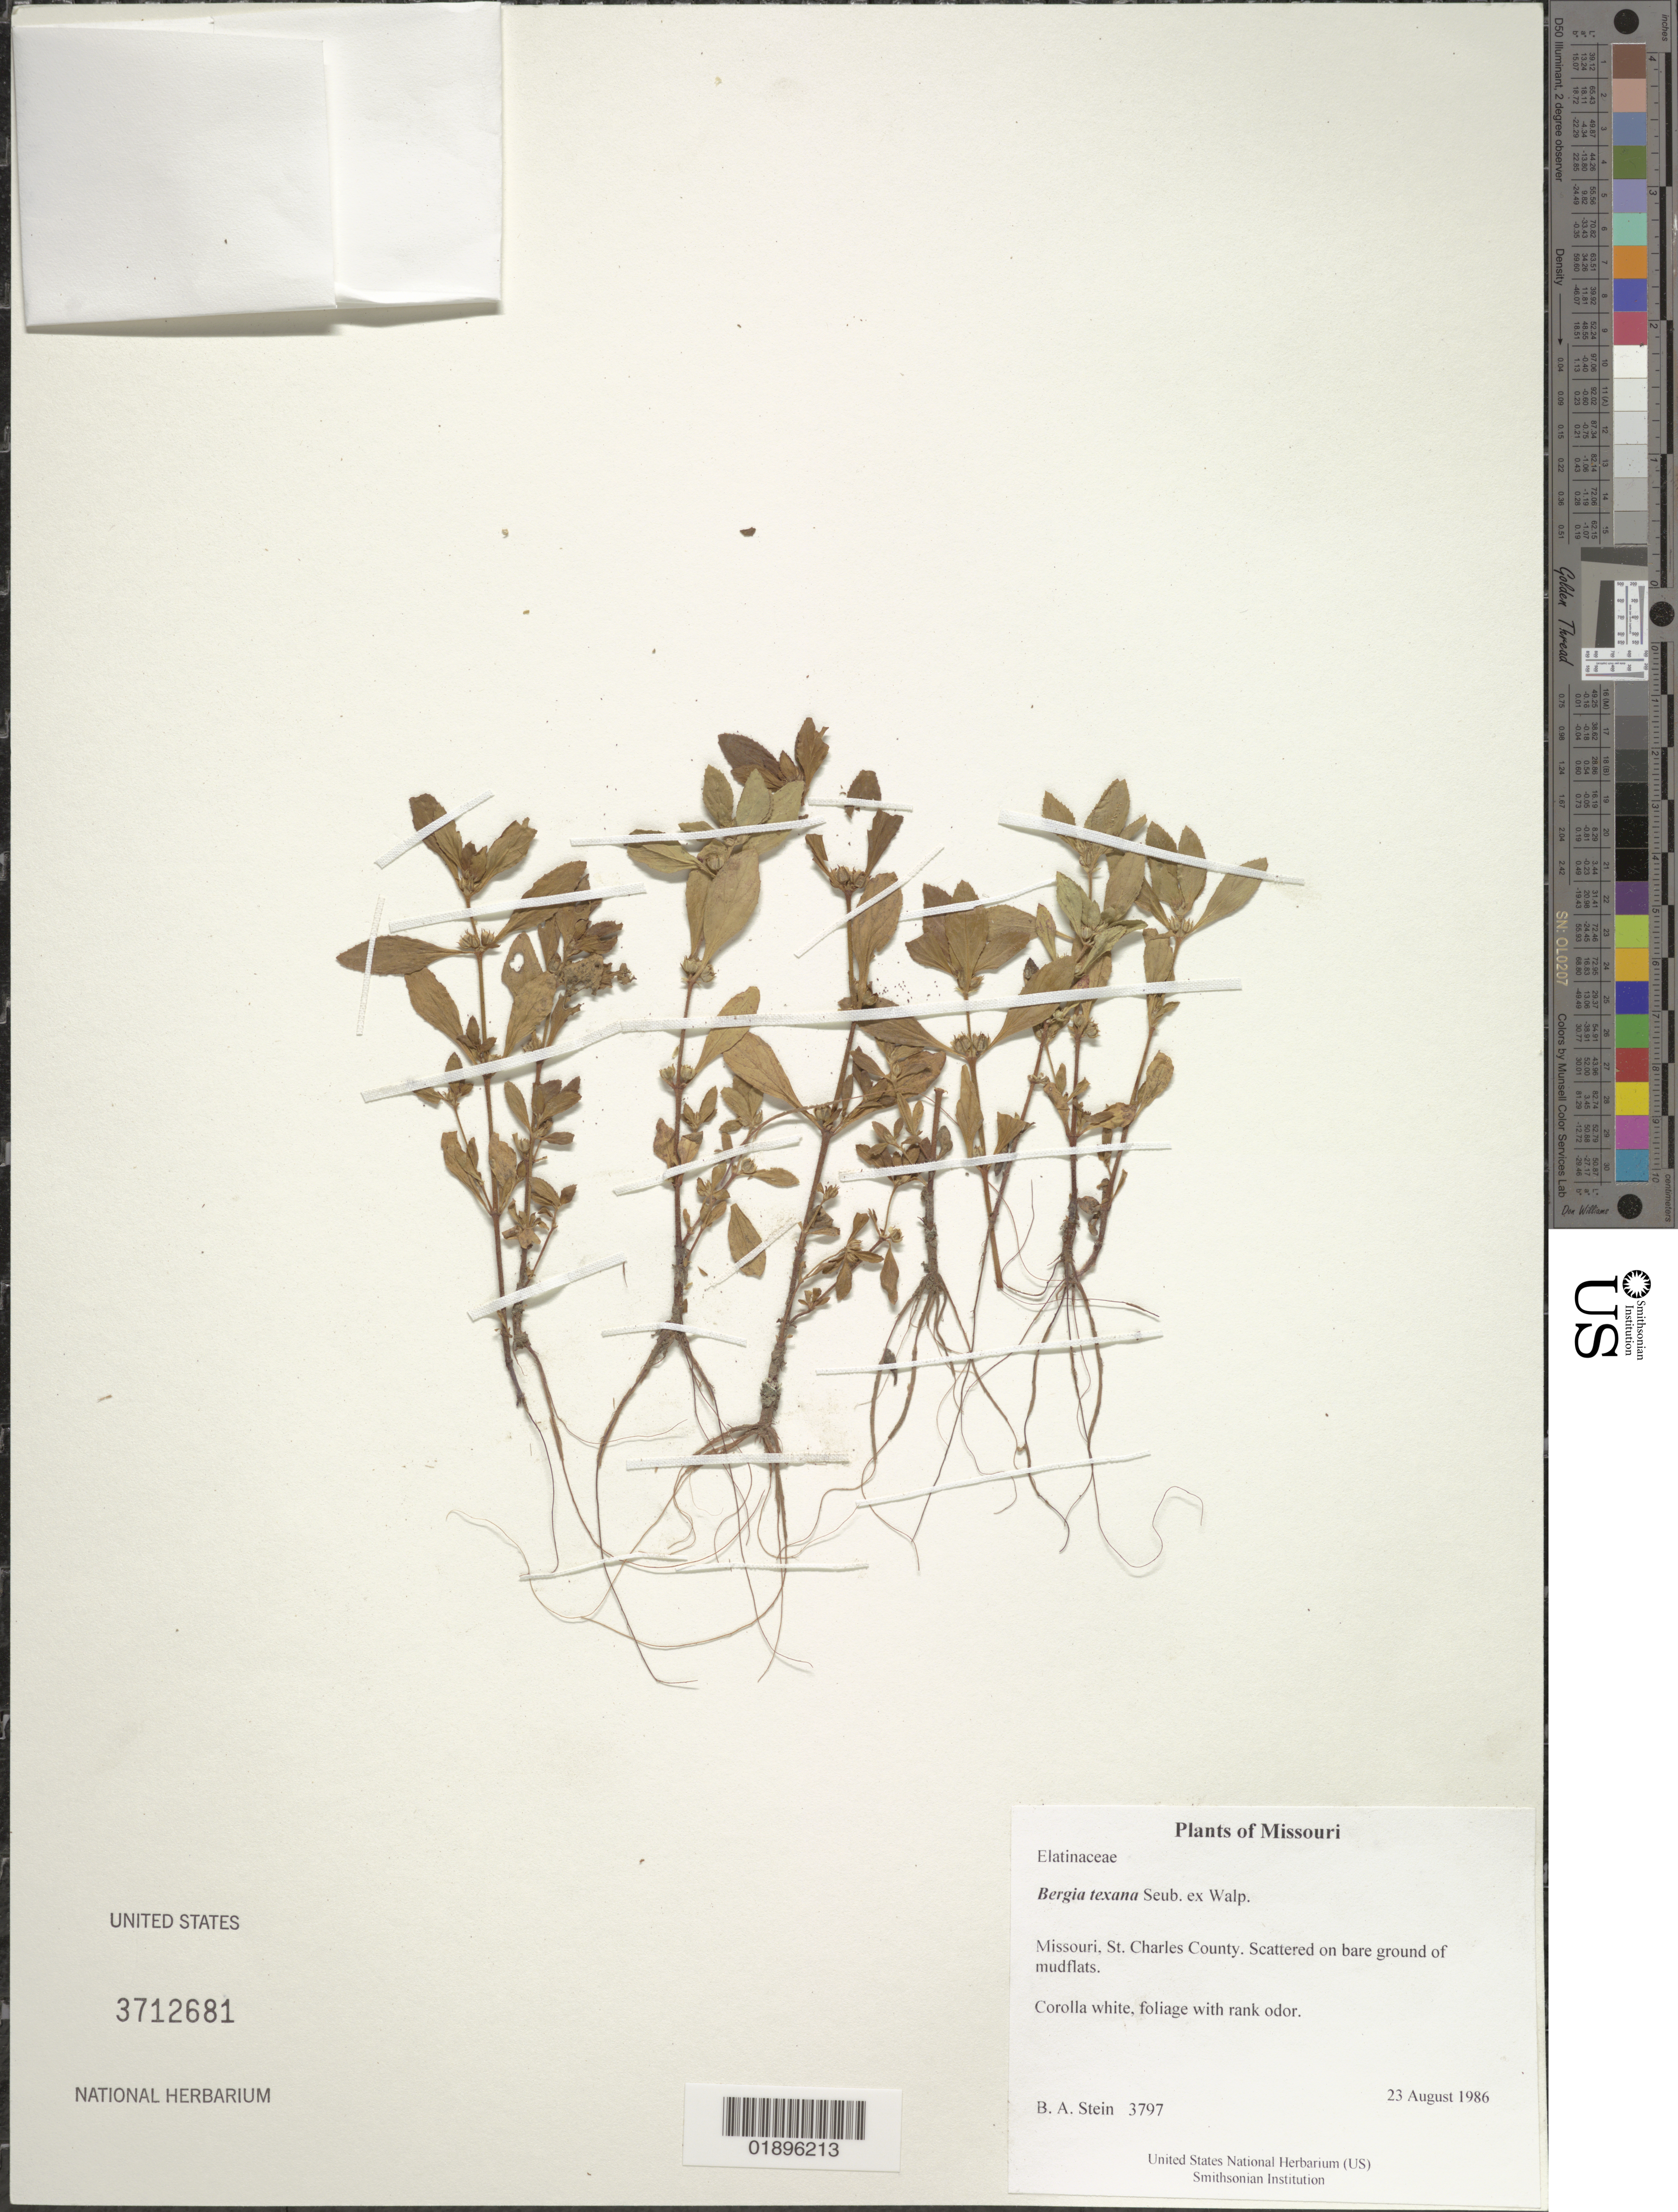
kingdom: Plantae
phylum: Tracheophyta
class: Magnoliopsida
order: Malpighiales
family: Elatinaceae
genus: Bergia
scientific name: Bergia texana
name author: (Hook.) Seub.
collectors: B. A. Stein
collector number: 3797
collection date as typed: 23 August 1986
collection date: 1986-08-23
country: United States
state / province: Missouri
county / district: St. Charles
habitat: Scattered on bare ground of mudflats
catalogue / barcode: US 3712681